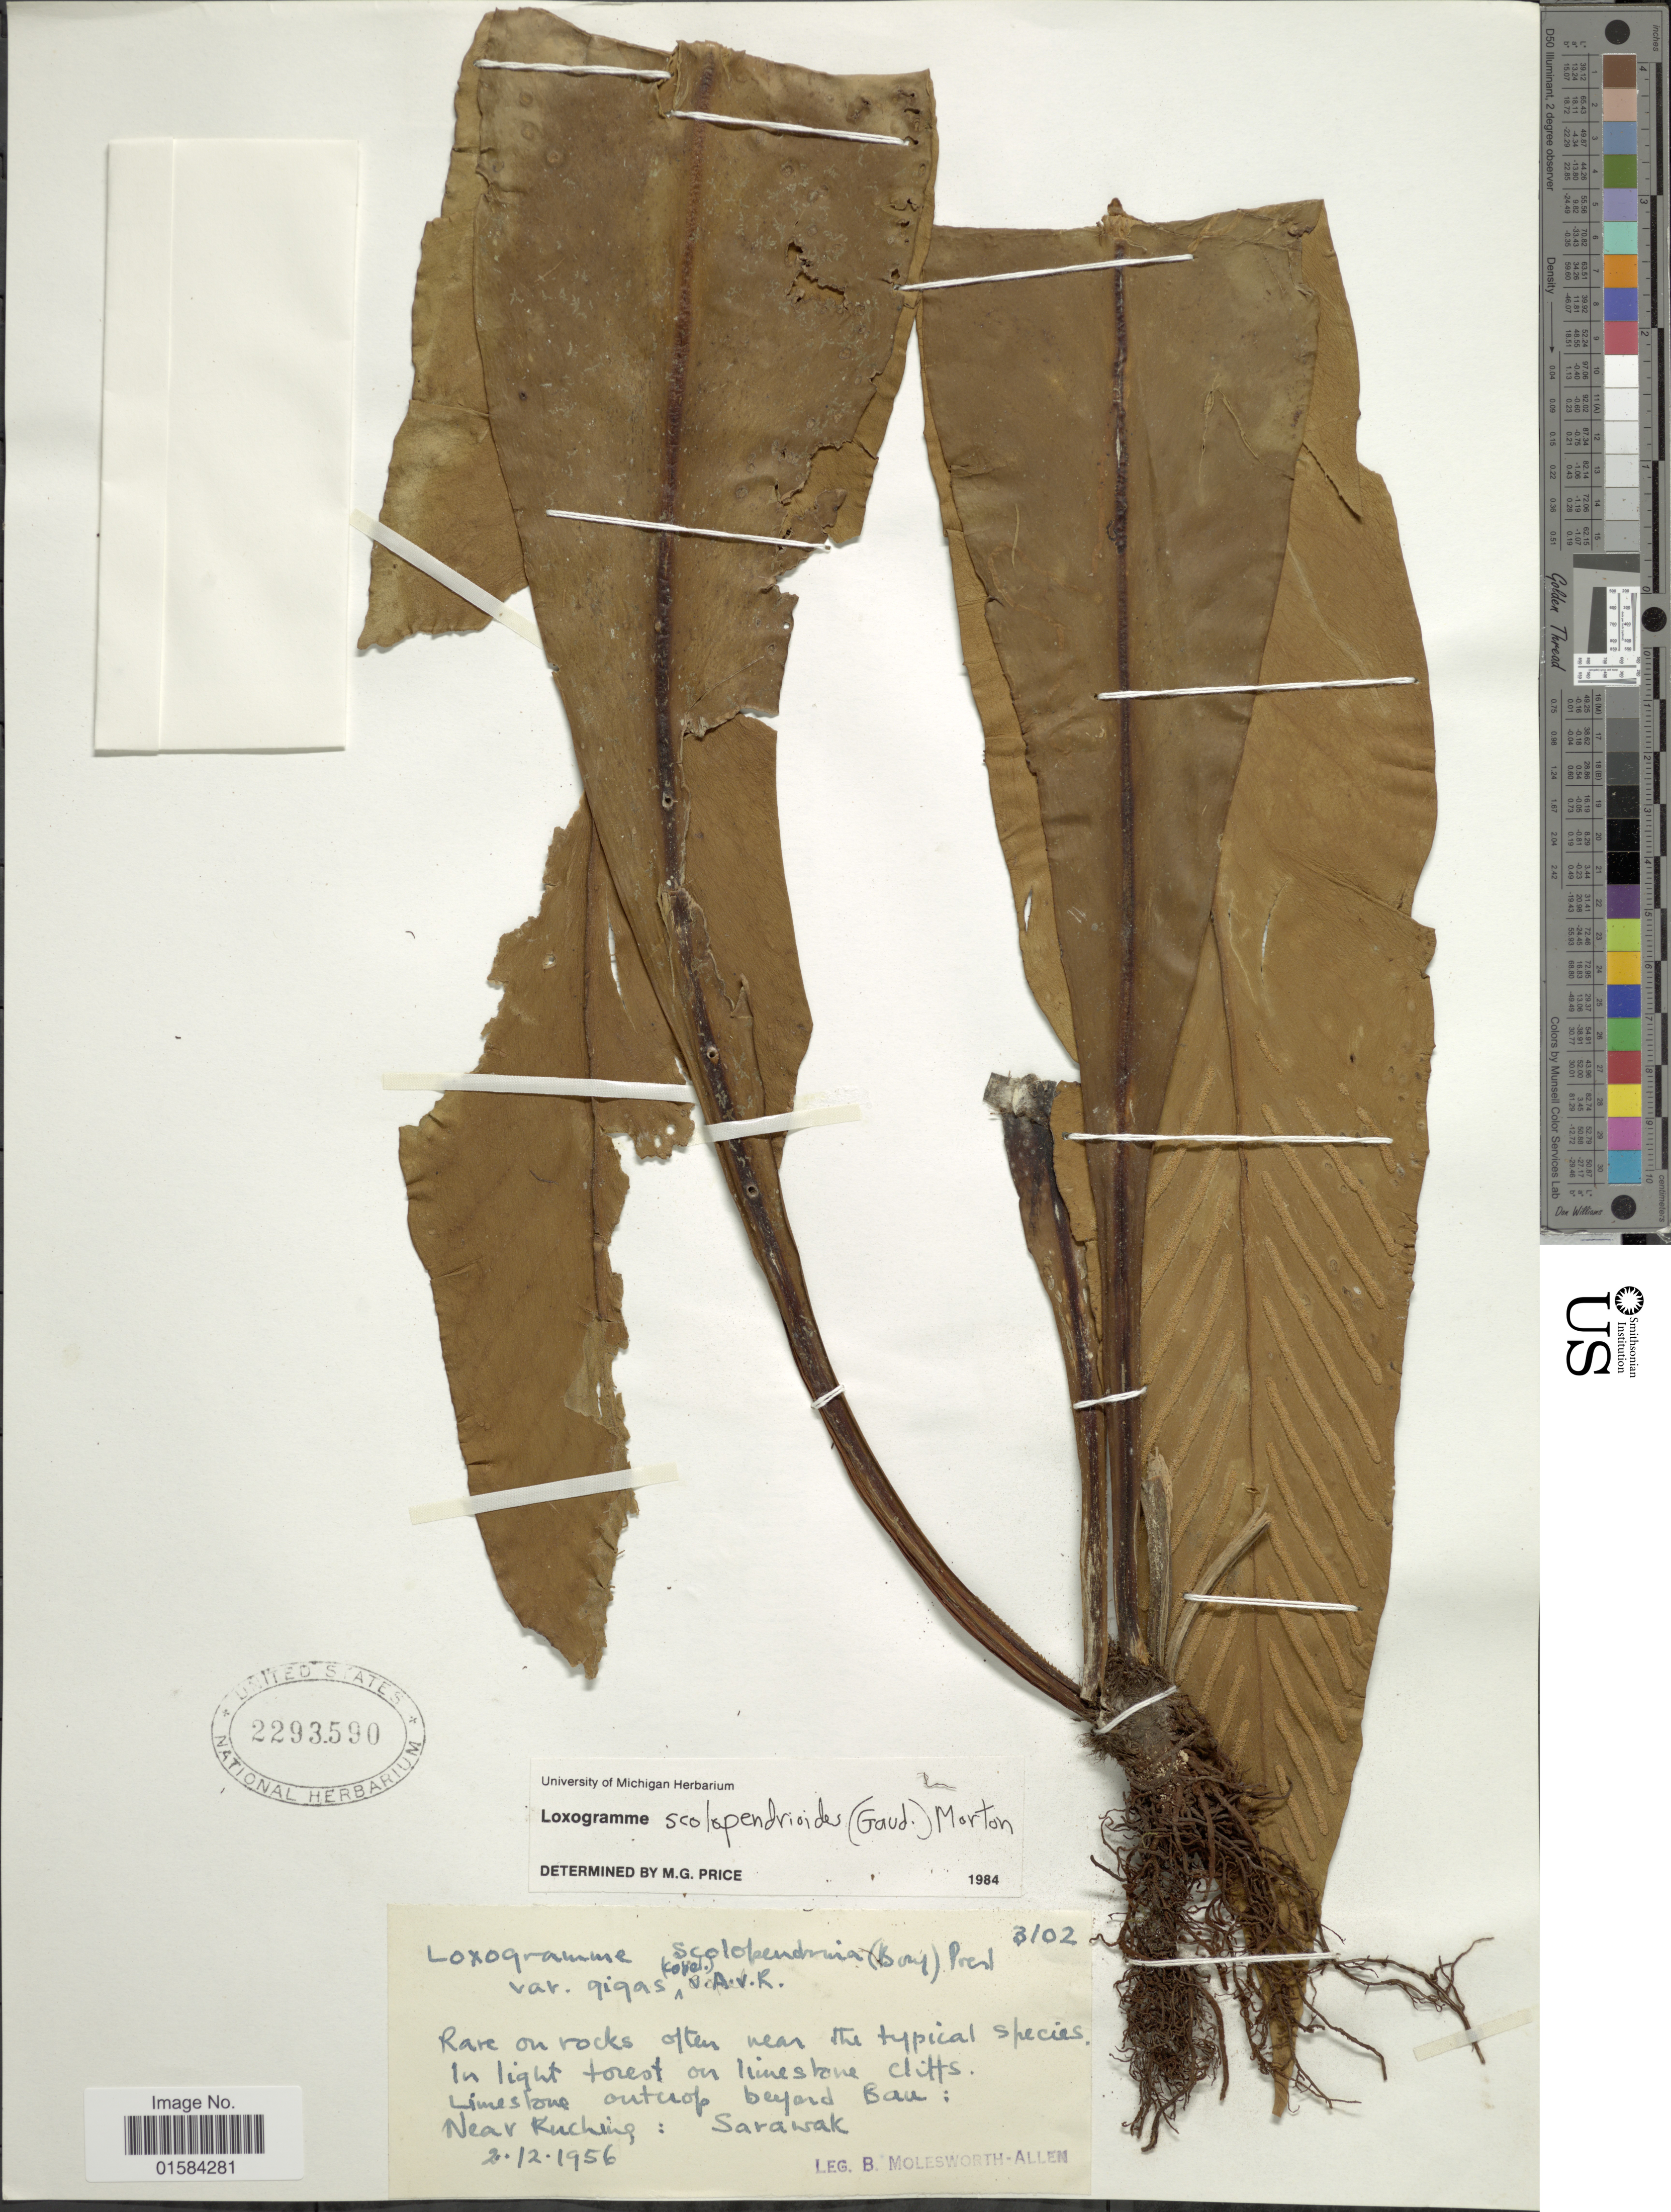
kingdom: Plantae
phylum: Tracheophyta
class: Polypodiopsida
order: Polypodiales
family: Polypodiaceae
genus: Loxogramme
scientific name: Loxogramme scolopendrioides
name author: (Gaudich.) C.V. Morton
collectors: B. E. G. Molesworth-Allen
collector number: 3102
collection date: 1956-12-02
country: Malaysia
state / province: Sarawak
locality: Beyond Bau: near Kuching: Sarawak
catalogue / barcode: US 2293590